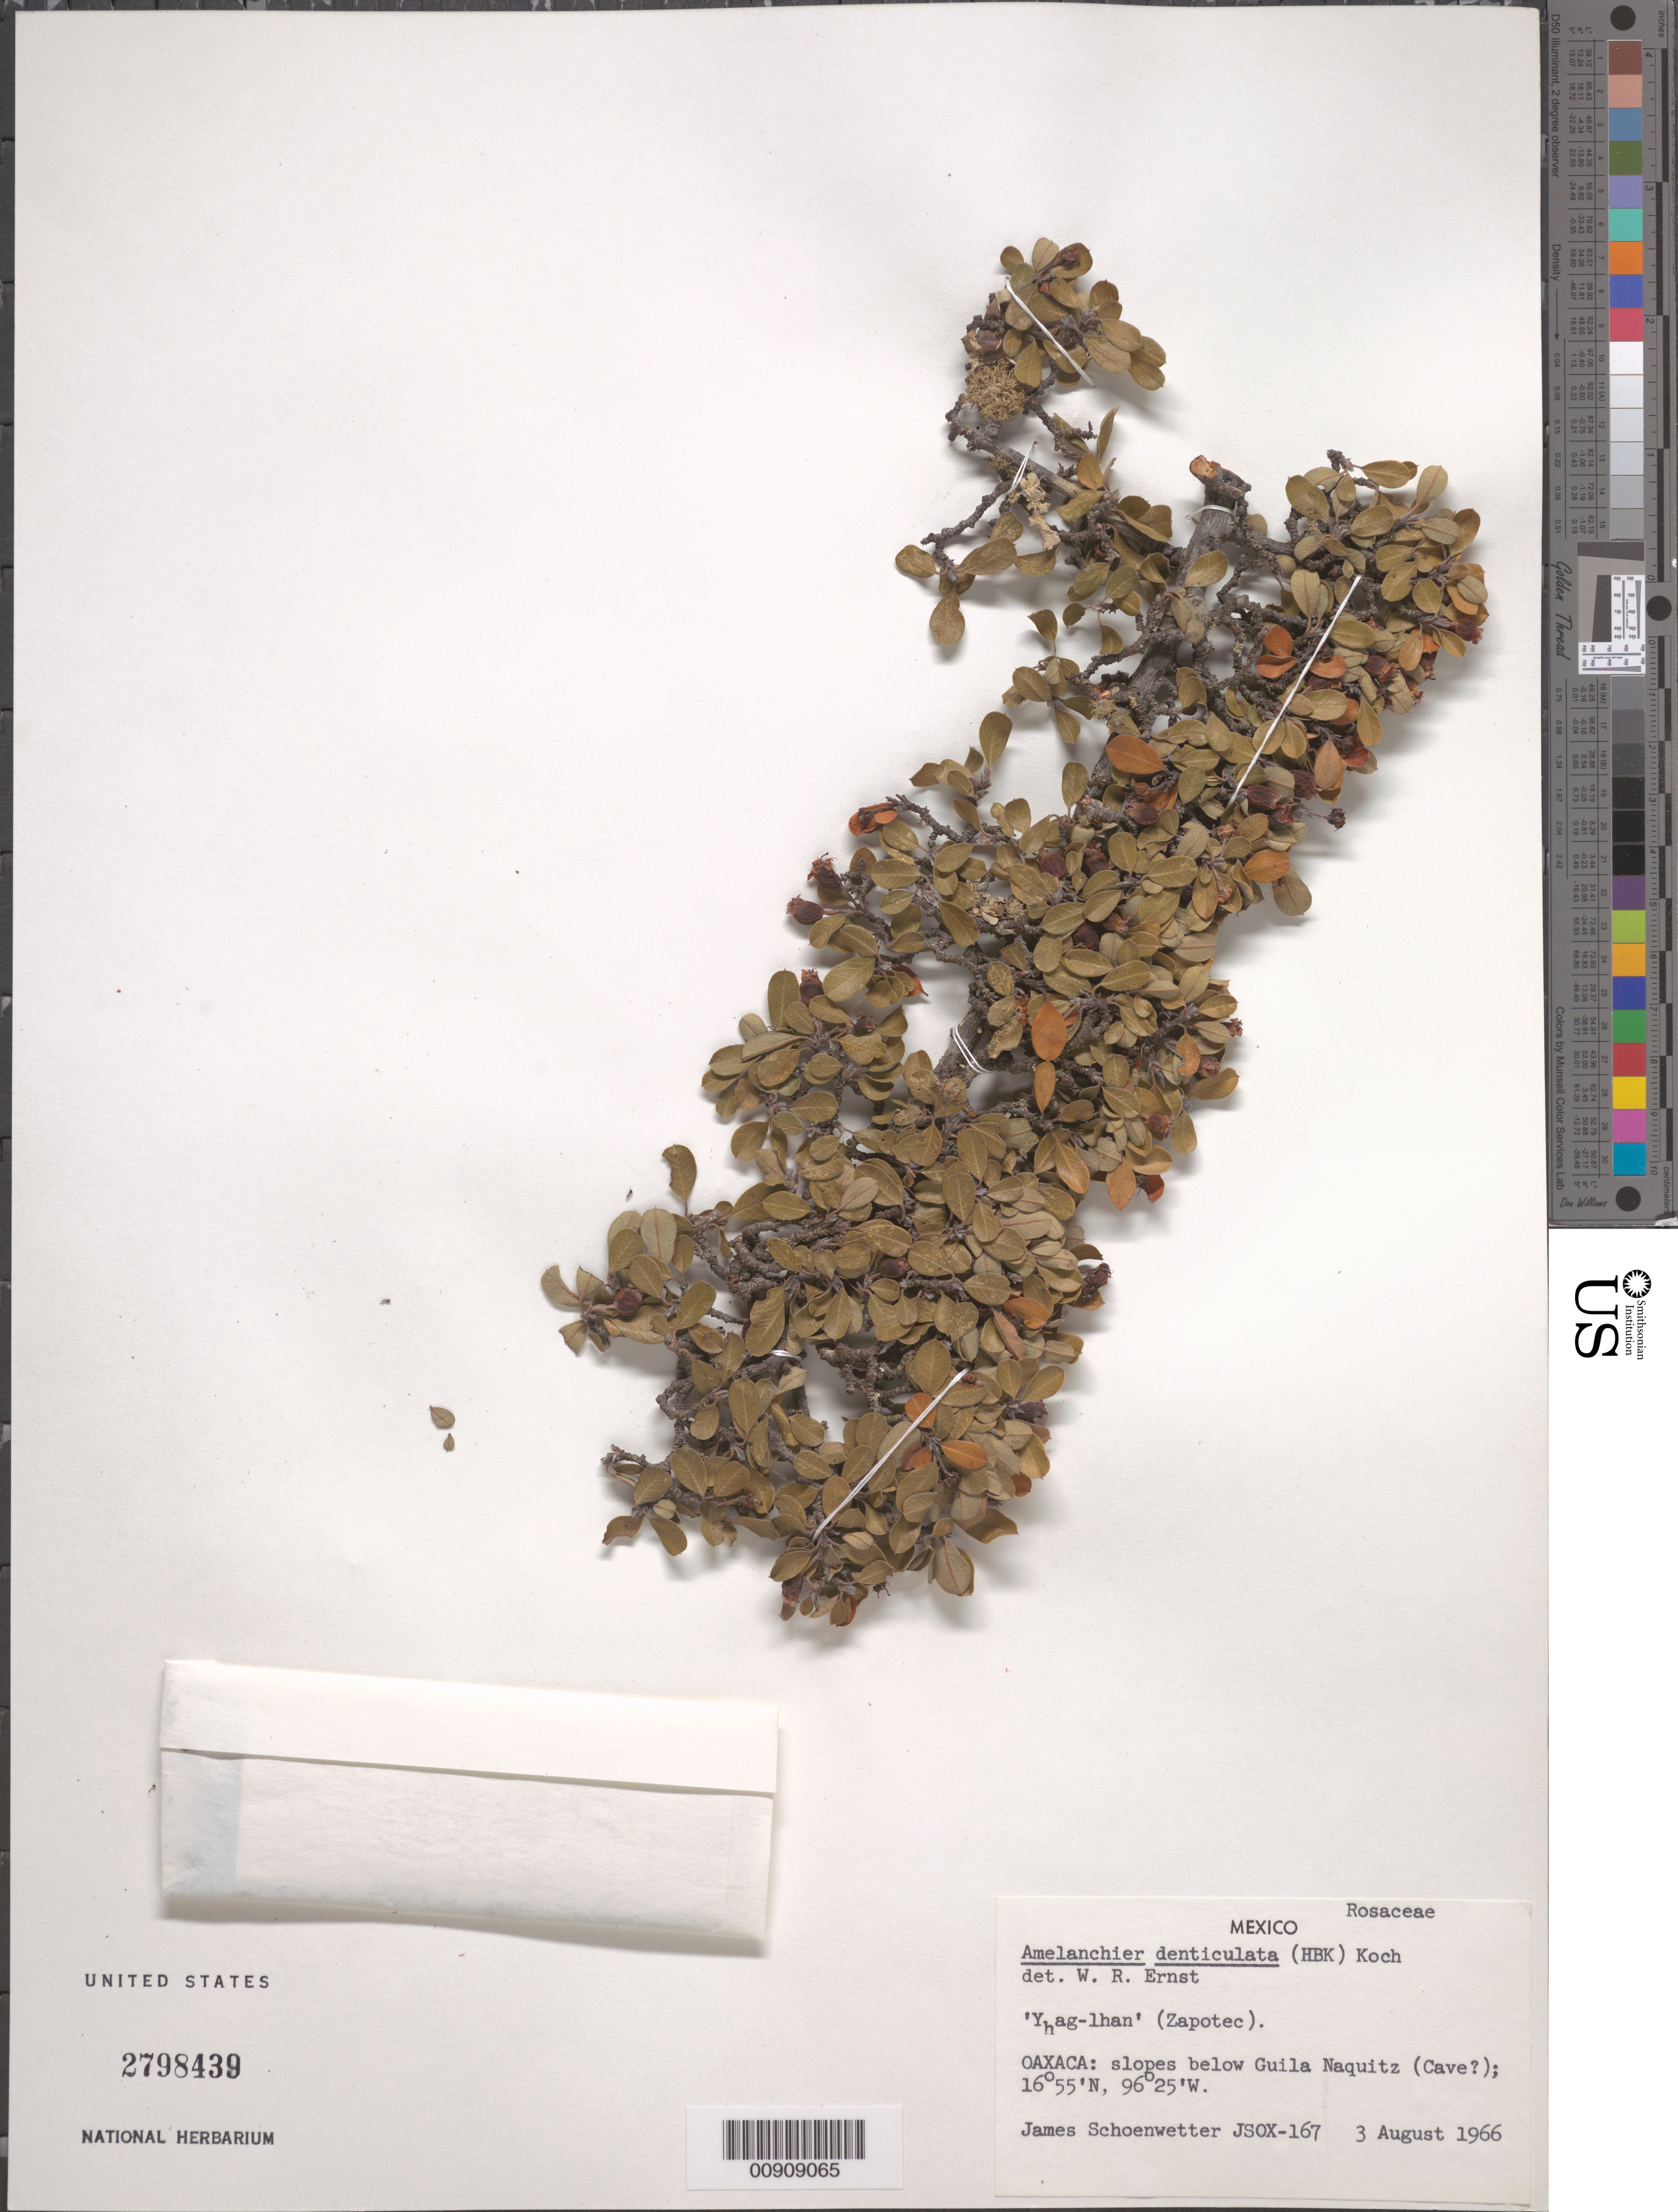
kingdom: Plantae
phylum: Tracheophyta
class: Magnoliopsida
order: Rosales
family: Rosaceae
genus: Malacomeles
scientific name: Malacomeles denticulata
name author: (Kunth) G.N. Jones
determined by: Strong, Mark T., (BOT), Smithsonian Institution - National Museum of Natural History (UNITED STATES)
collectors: J. Schoenwetter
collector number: JSOX-167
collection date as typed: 03 Aug 1966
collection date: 1966-08-03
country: Mexico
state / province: Oaxaca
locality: Oaxaca: Slopes below Guila Naquitz (Cave?)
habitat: Slopes.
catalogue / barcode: US 2798439